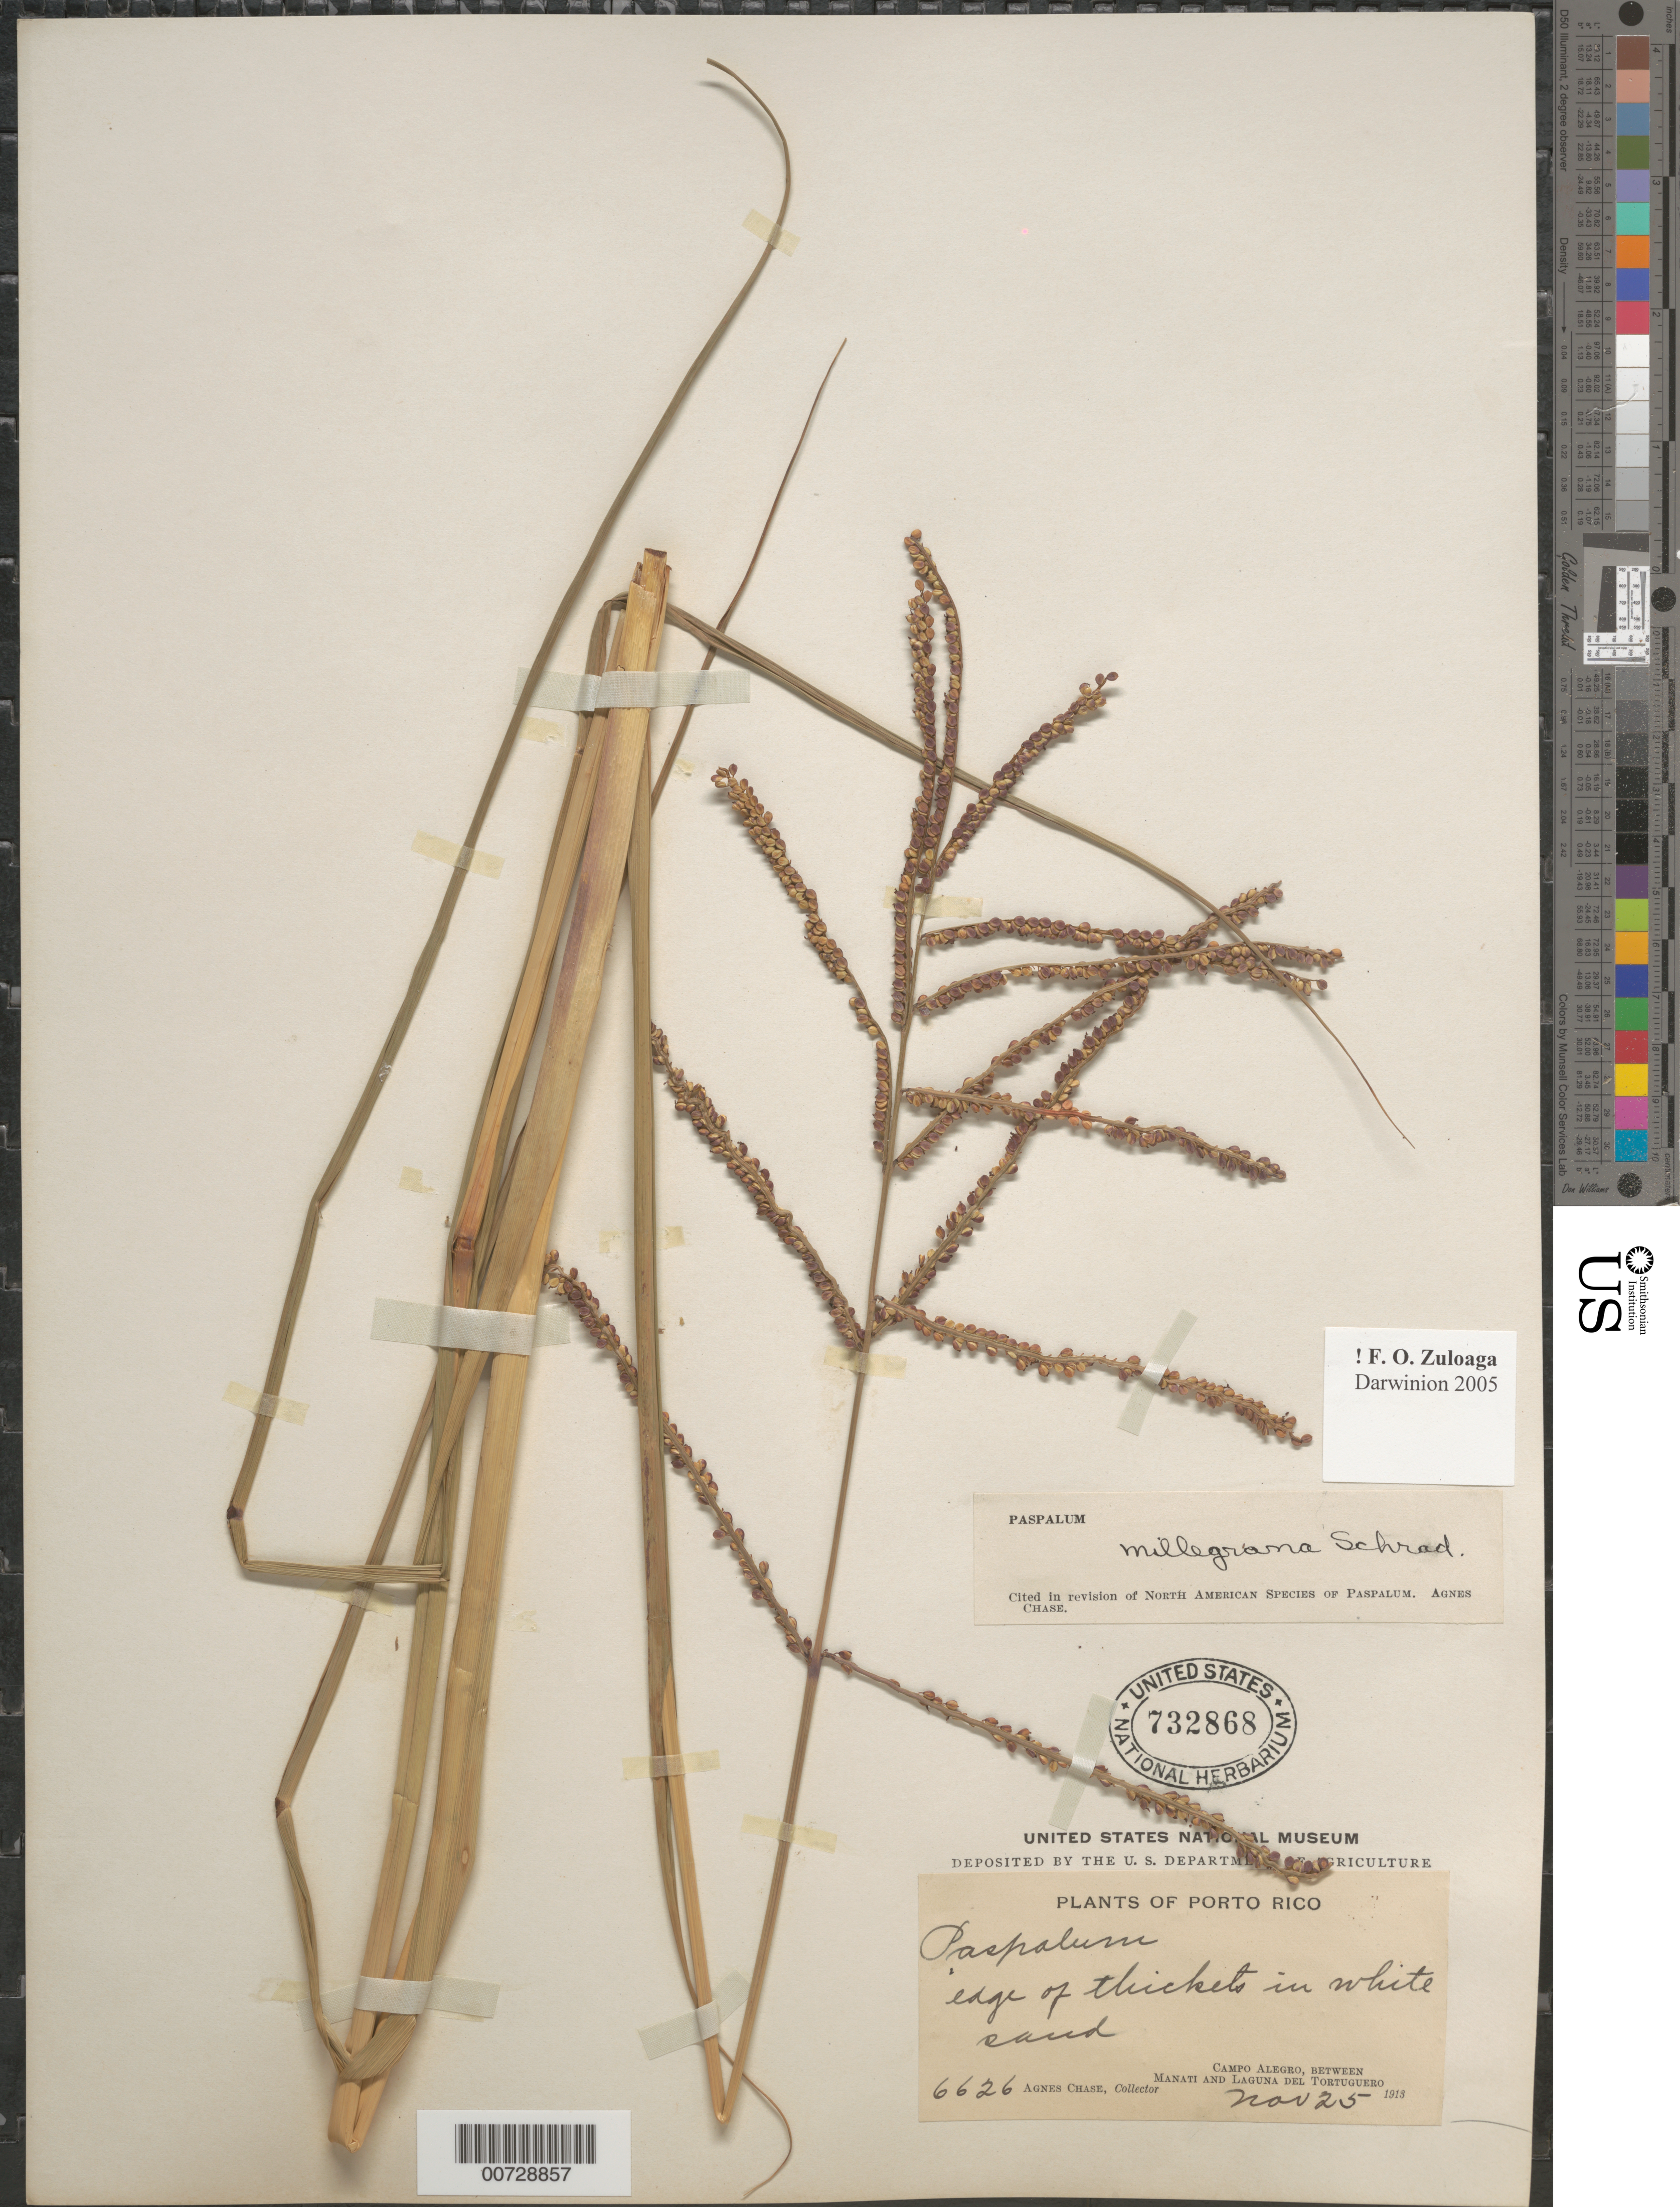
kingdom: Plantae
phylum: Tracheophyta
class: Liliopsida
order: Poales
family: Poaceae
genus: Paspalum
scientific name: Paspalum millegrana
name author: Schrad.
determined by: Chase, [M.] Agnes, (US)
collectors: A. Chase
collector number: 6626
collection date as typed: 25 Nov 1913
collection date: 1913-11-25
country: Puerto Rico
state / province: Manatí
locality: Campo Alegro, btw Manati and Laguna del Tortuguero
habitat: Edge of thicket in white sand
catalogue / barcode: US 732868